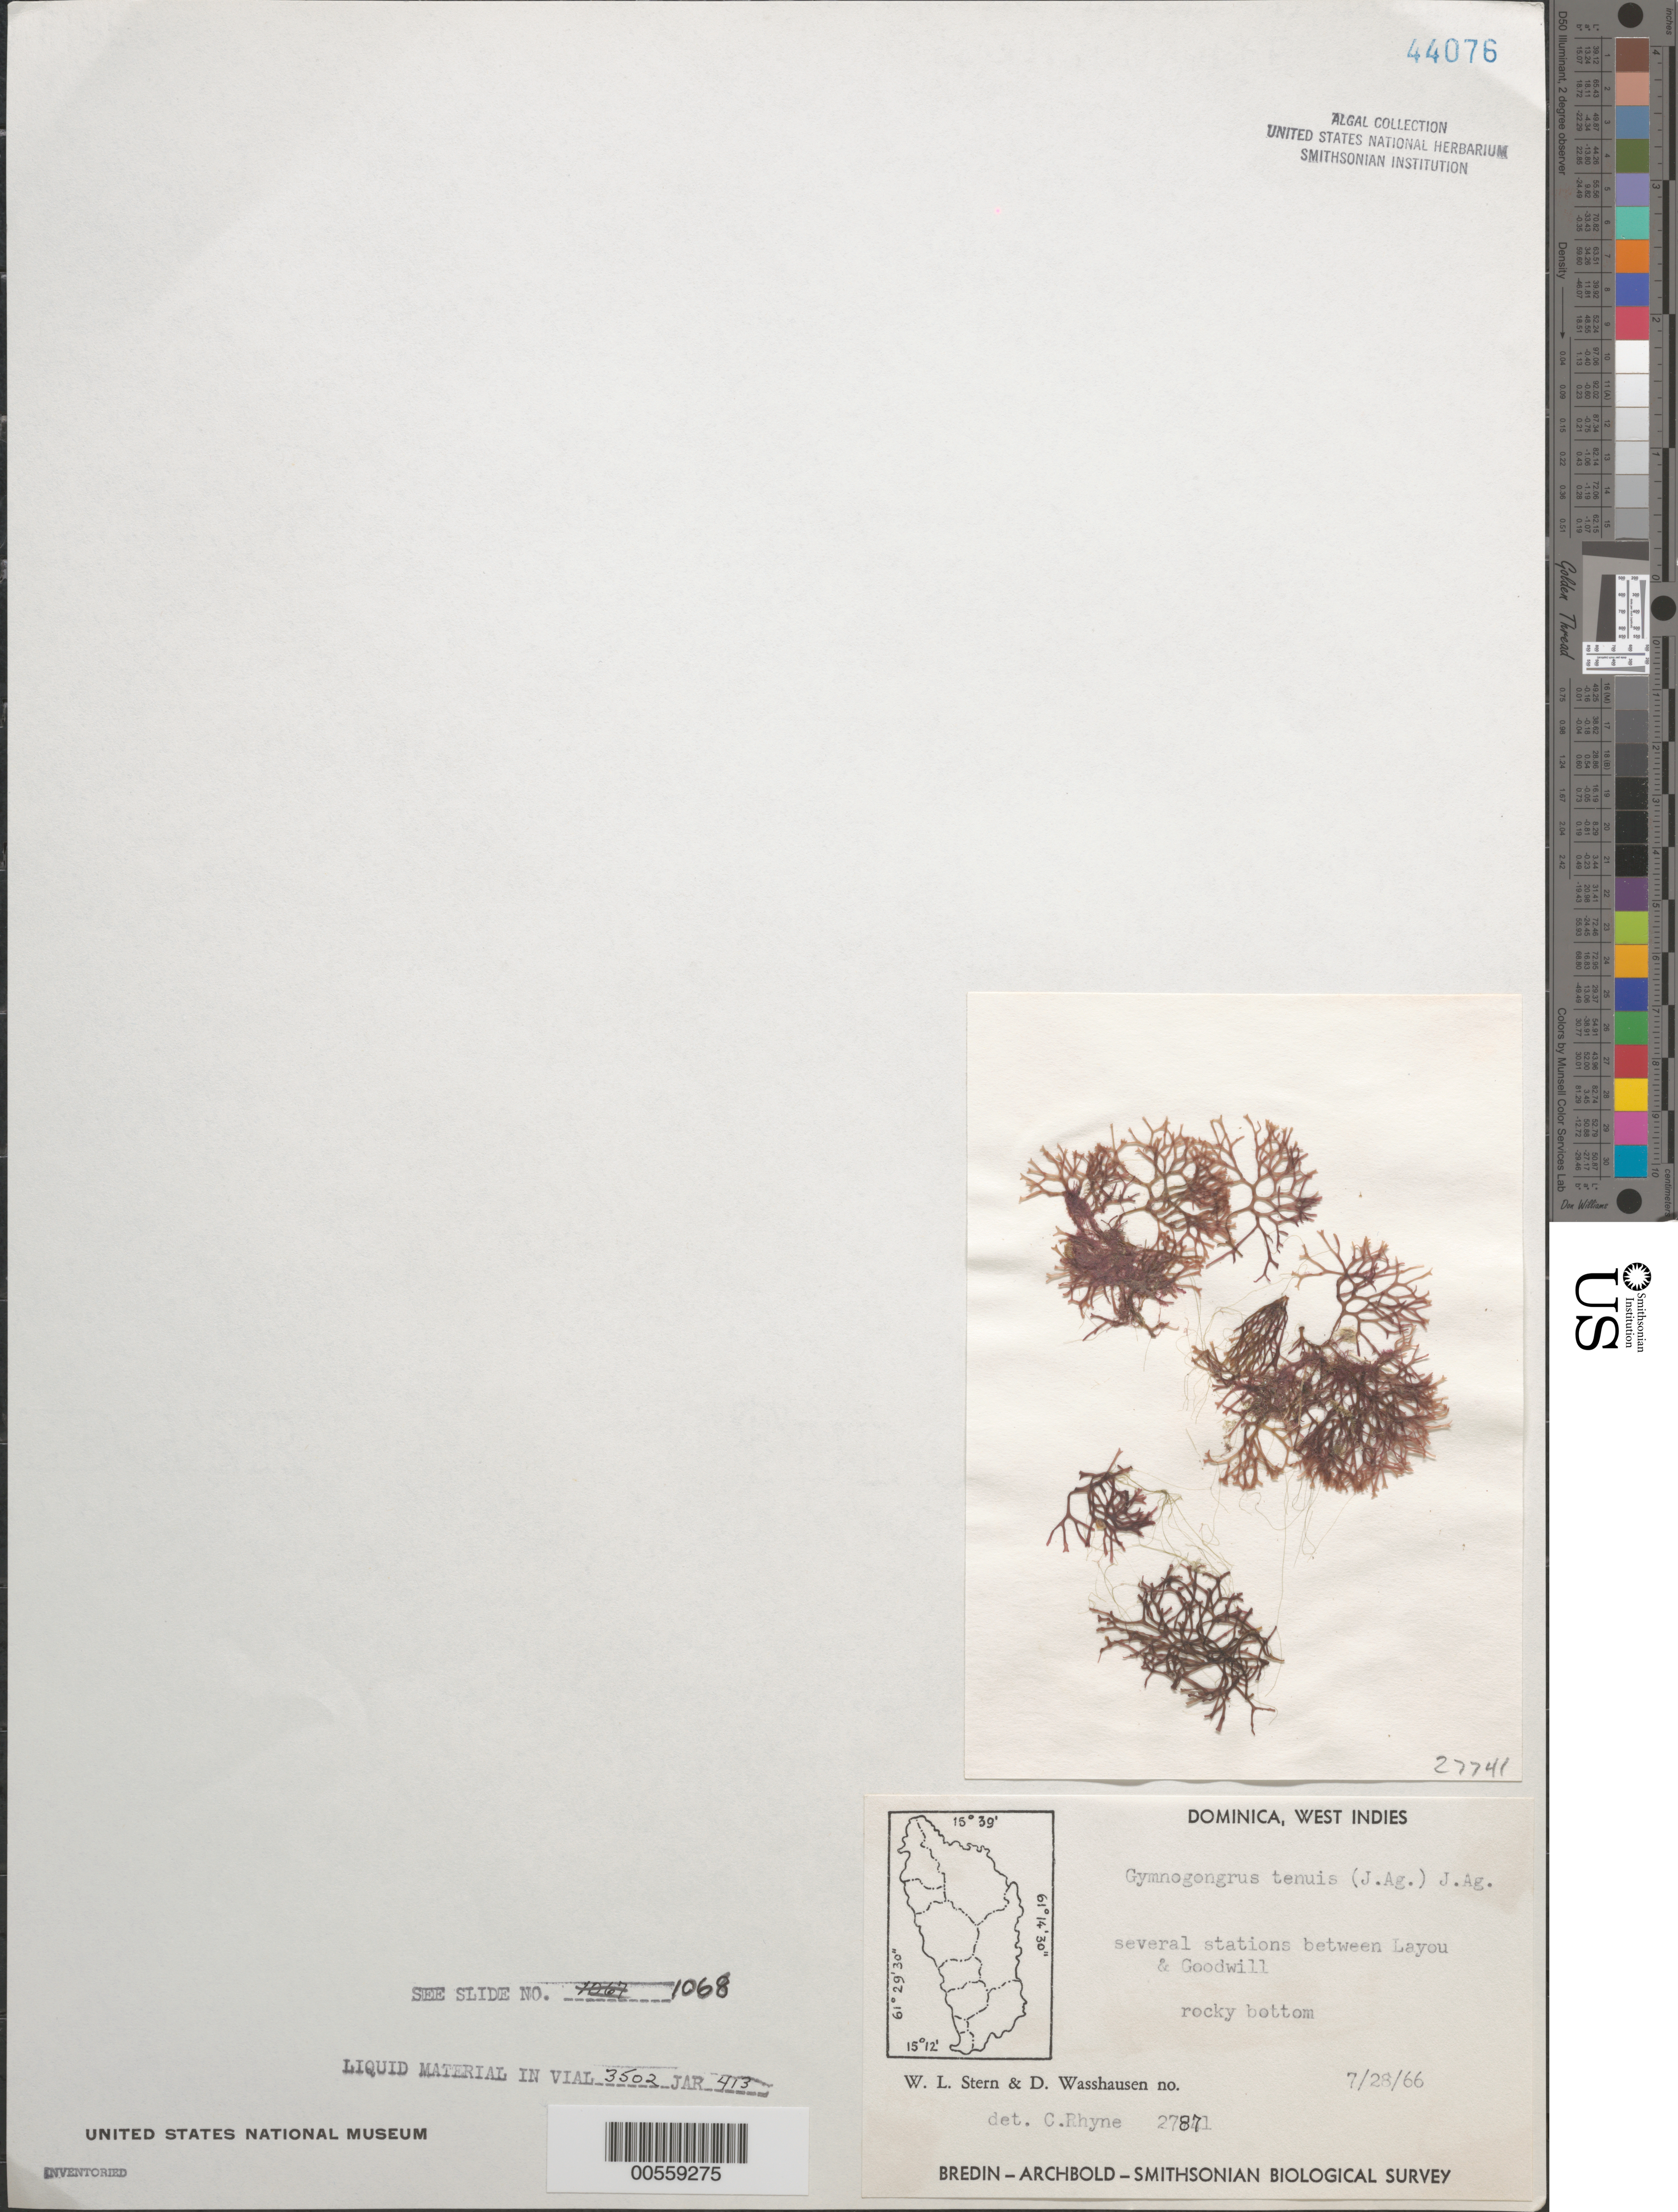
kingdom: Plantae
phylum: Rhodophyta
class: Florideophyceae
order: Gigartinales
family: Phyllophoraceae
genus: Gymnogongrus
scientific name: Gymnogongrus tenuis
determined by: Rhyne, C. F.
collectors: W. L. Stern & D. C. Wasshausen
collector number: EYD 27871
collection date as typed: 28 Jul 1966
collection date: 1966-07-28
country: Dominica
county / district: St. Paul's Parish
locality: Between Layou and Goodwill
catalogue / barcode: US 44076